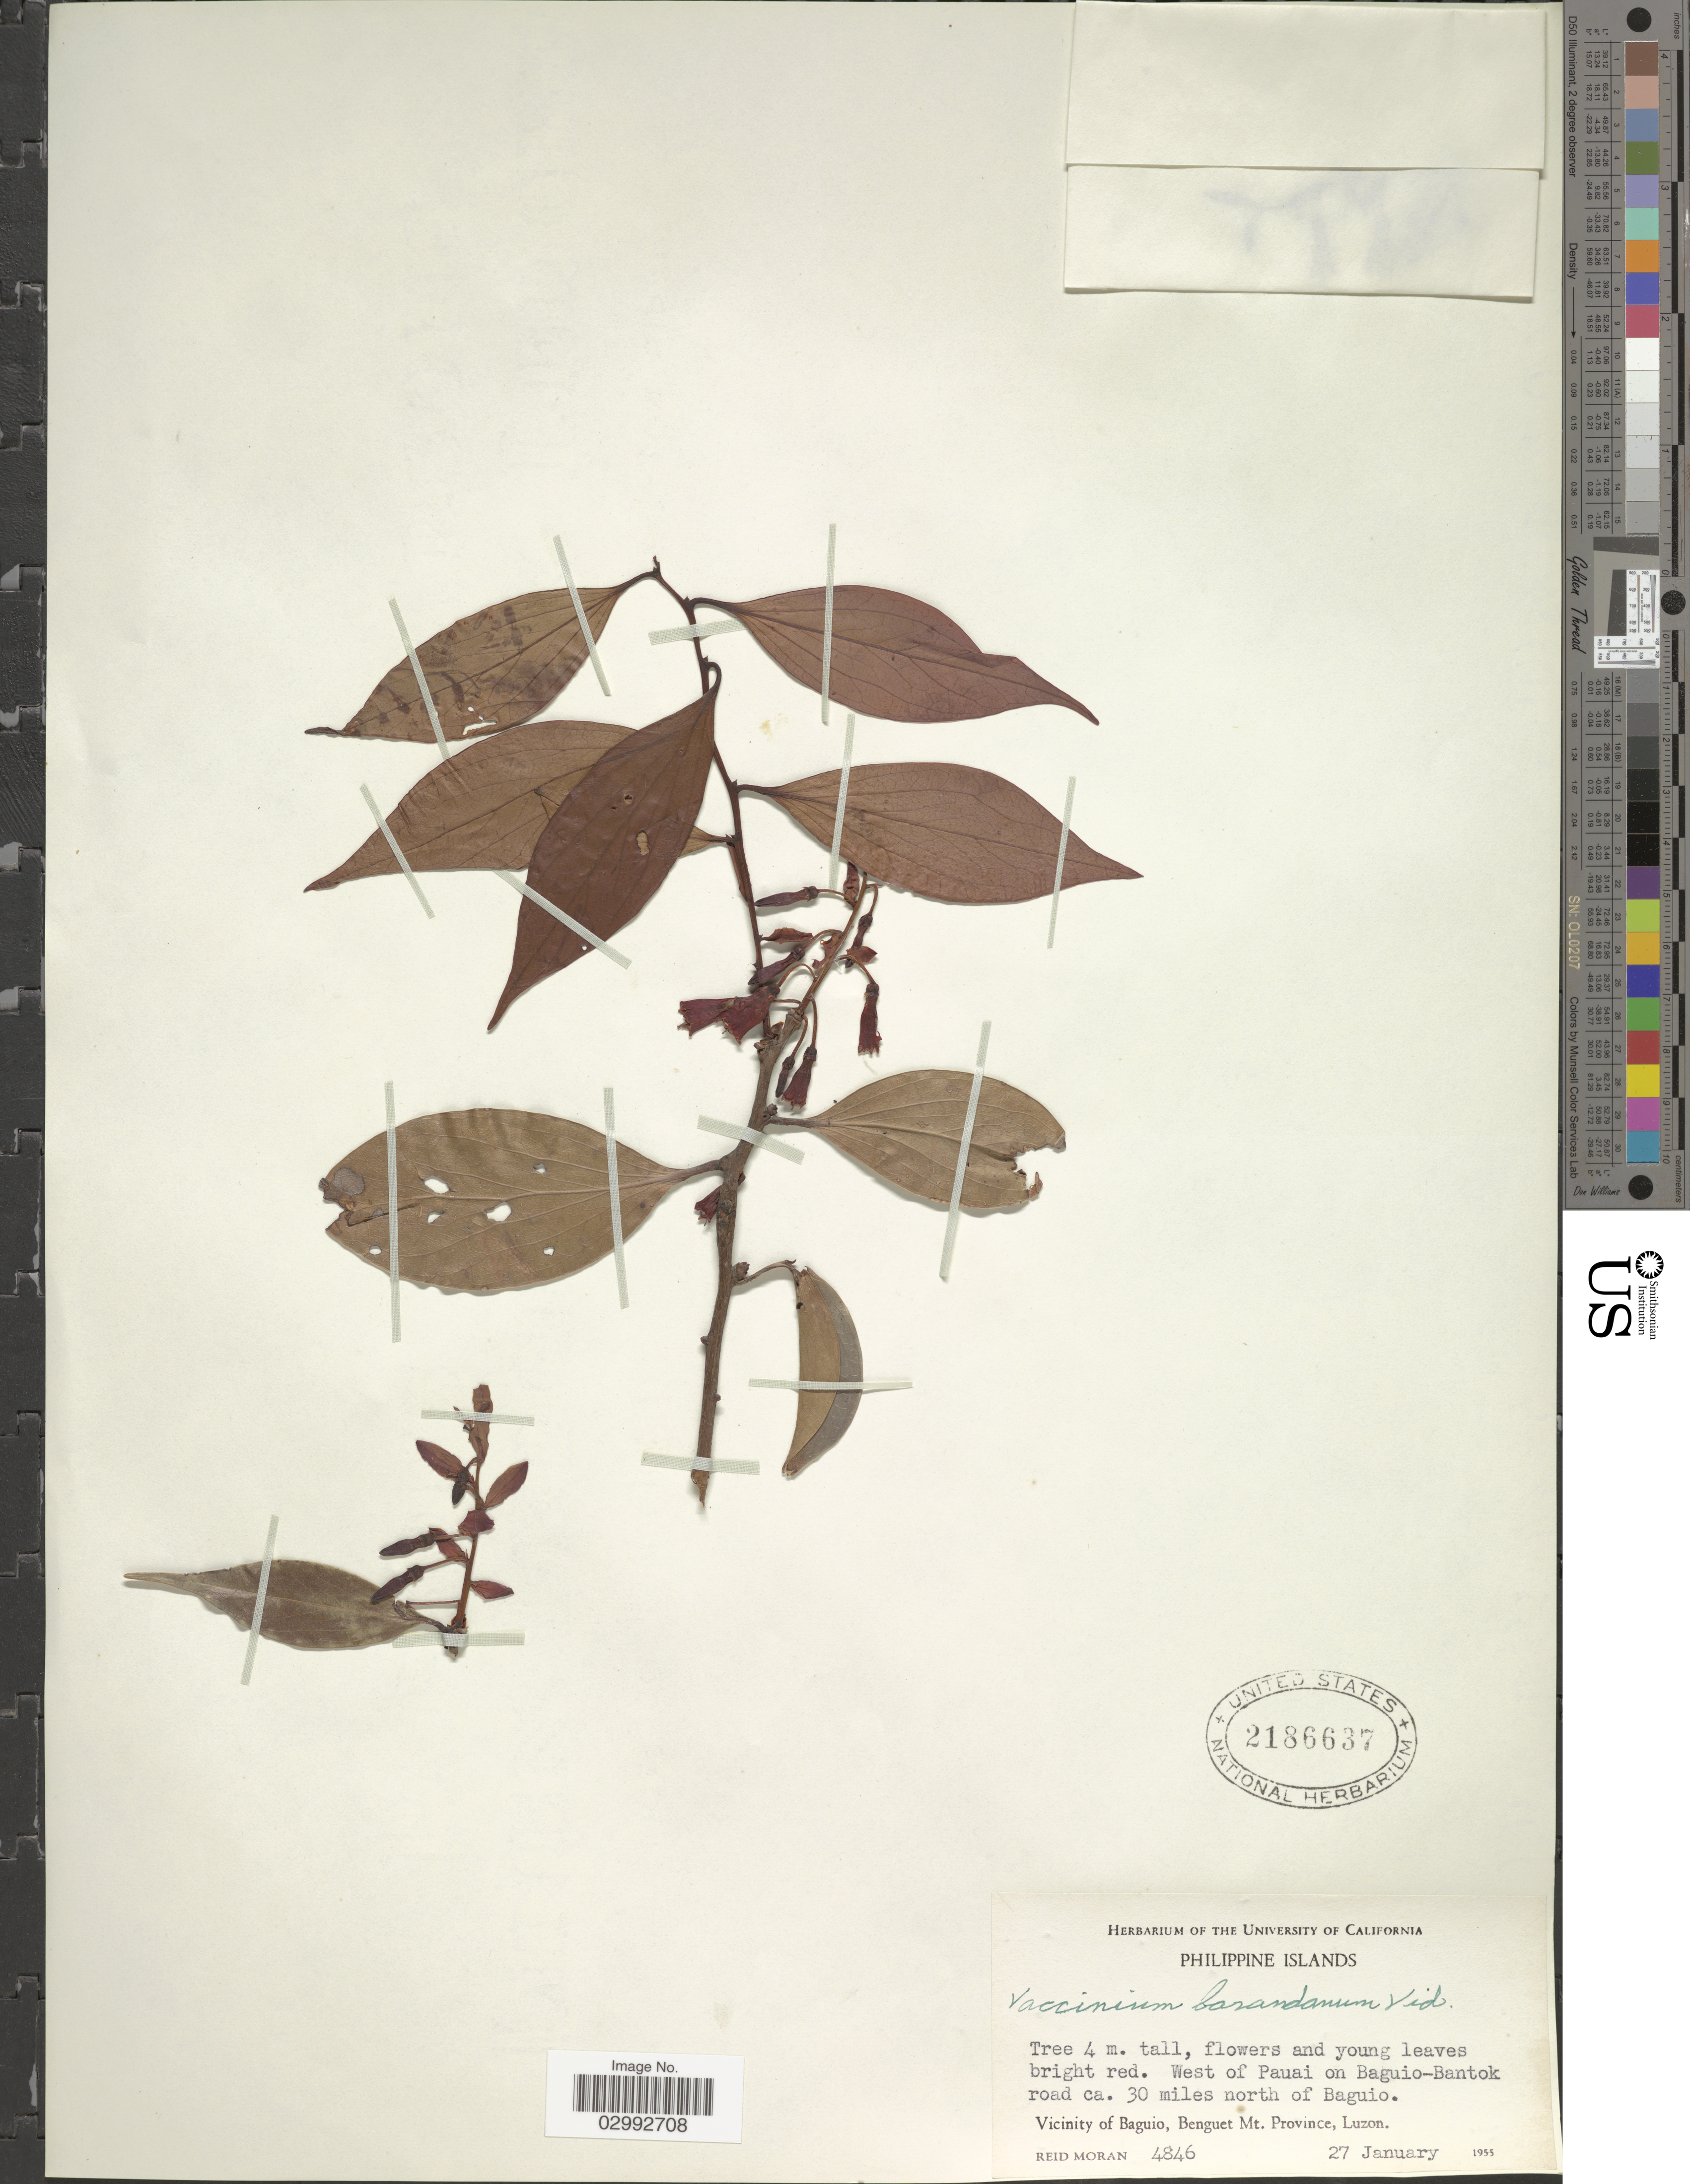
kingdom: Plantae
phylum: Tracheophyta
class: Magnoliopsida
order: Ericales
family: Ericaceae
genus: Vaccinium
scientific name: Vaccinium barandanum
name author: S. Vidal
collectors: R. V. Moran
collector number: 4846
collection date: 1955-01-27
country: Philippines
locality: West of Pauai on Baguio-Bantok road ca. 30 miles north of Baguio, Vicinity of Baguio, Benguet Mt. Province, Luzon.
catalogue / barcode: US 2186637